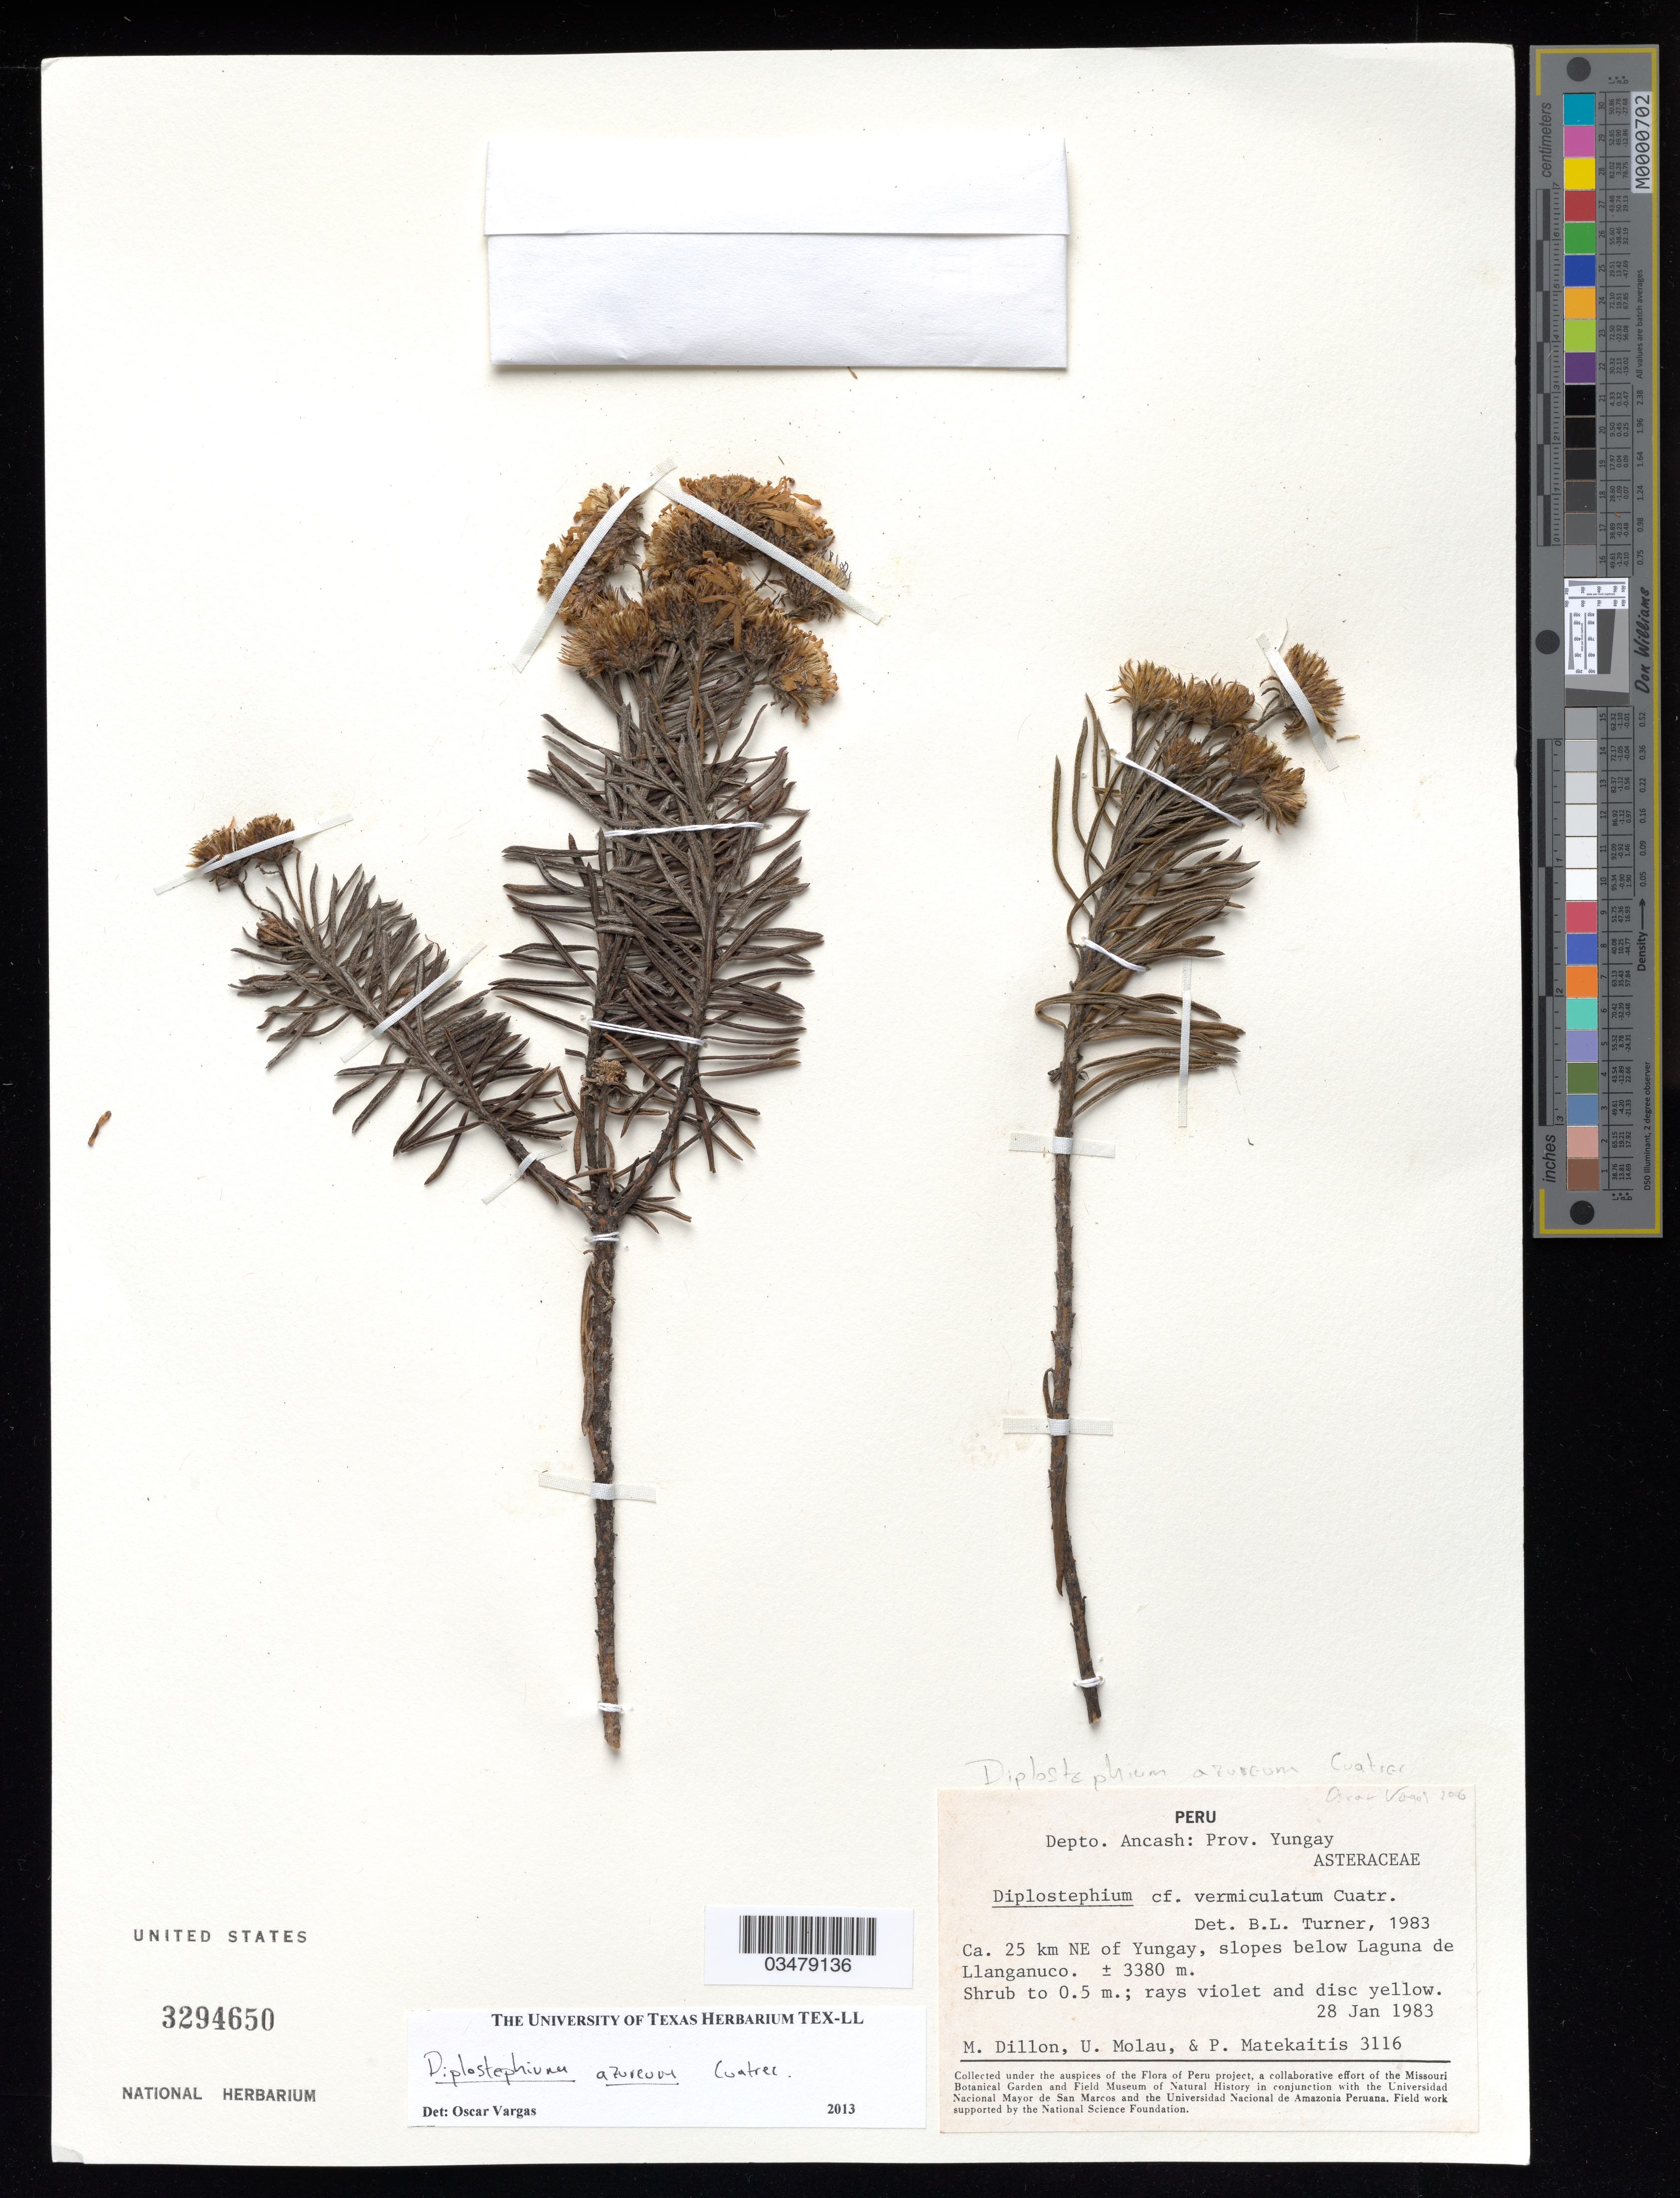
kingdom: Plantae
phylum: Tracheophyta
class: Magnoliopsida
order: Asterales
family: Asteraceae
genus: Diplostephium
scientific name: Diplostephium azureum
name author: Cuatrec.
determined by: Vargas, Oscar M.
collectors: M. O. Dillon, U. Molau & P. Matekaitis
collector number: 3116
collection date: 1983-01-28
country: Peru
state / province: Ancash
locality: Prov. Yungay. Ca. 25 km NE of Yungay, slopes below Laguna de Llanganuco.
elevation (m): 3380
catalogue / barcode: US 3294650